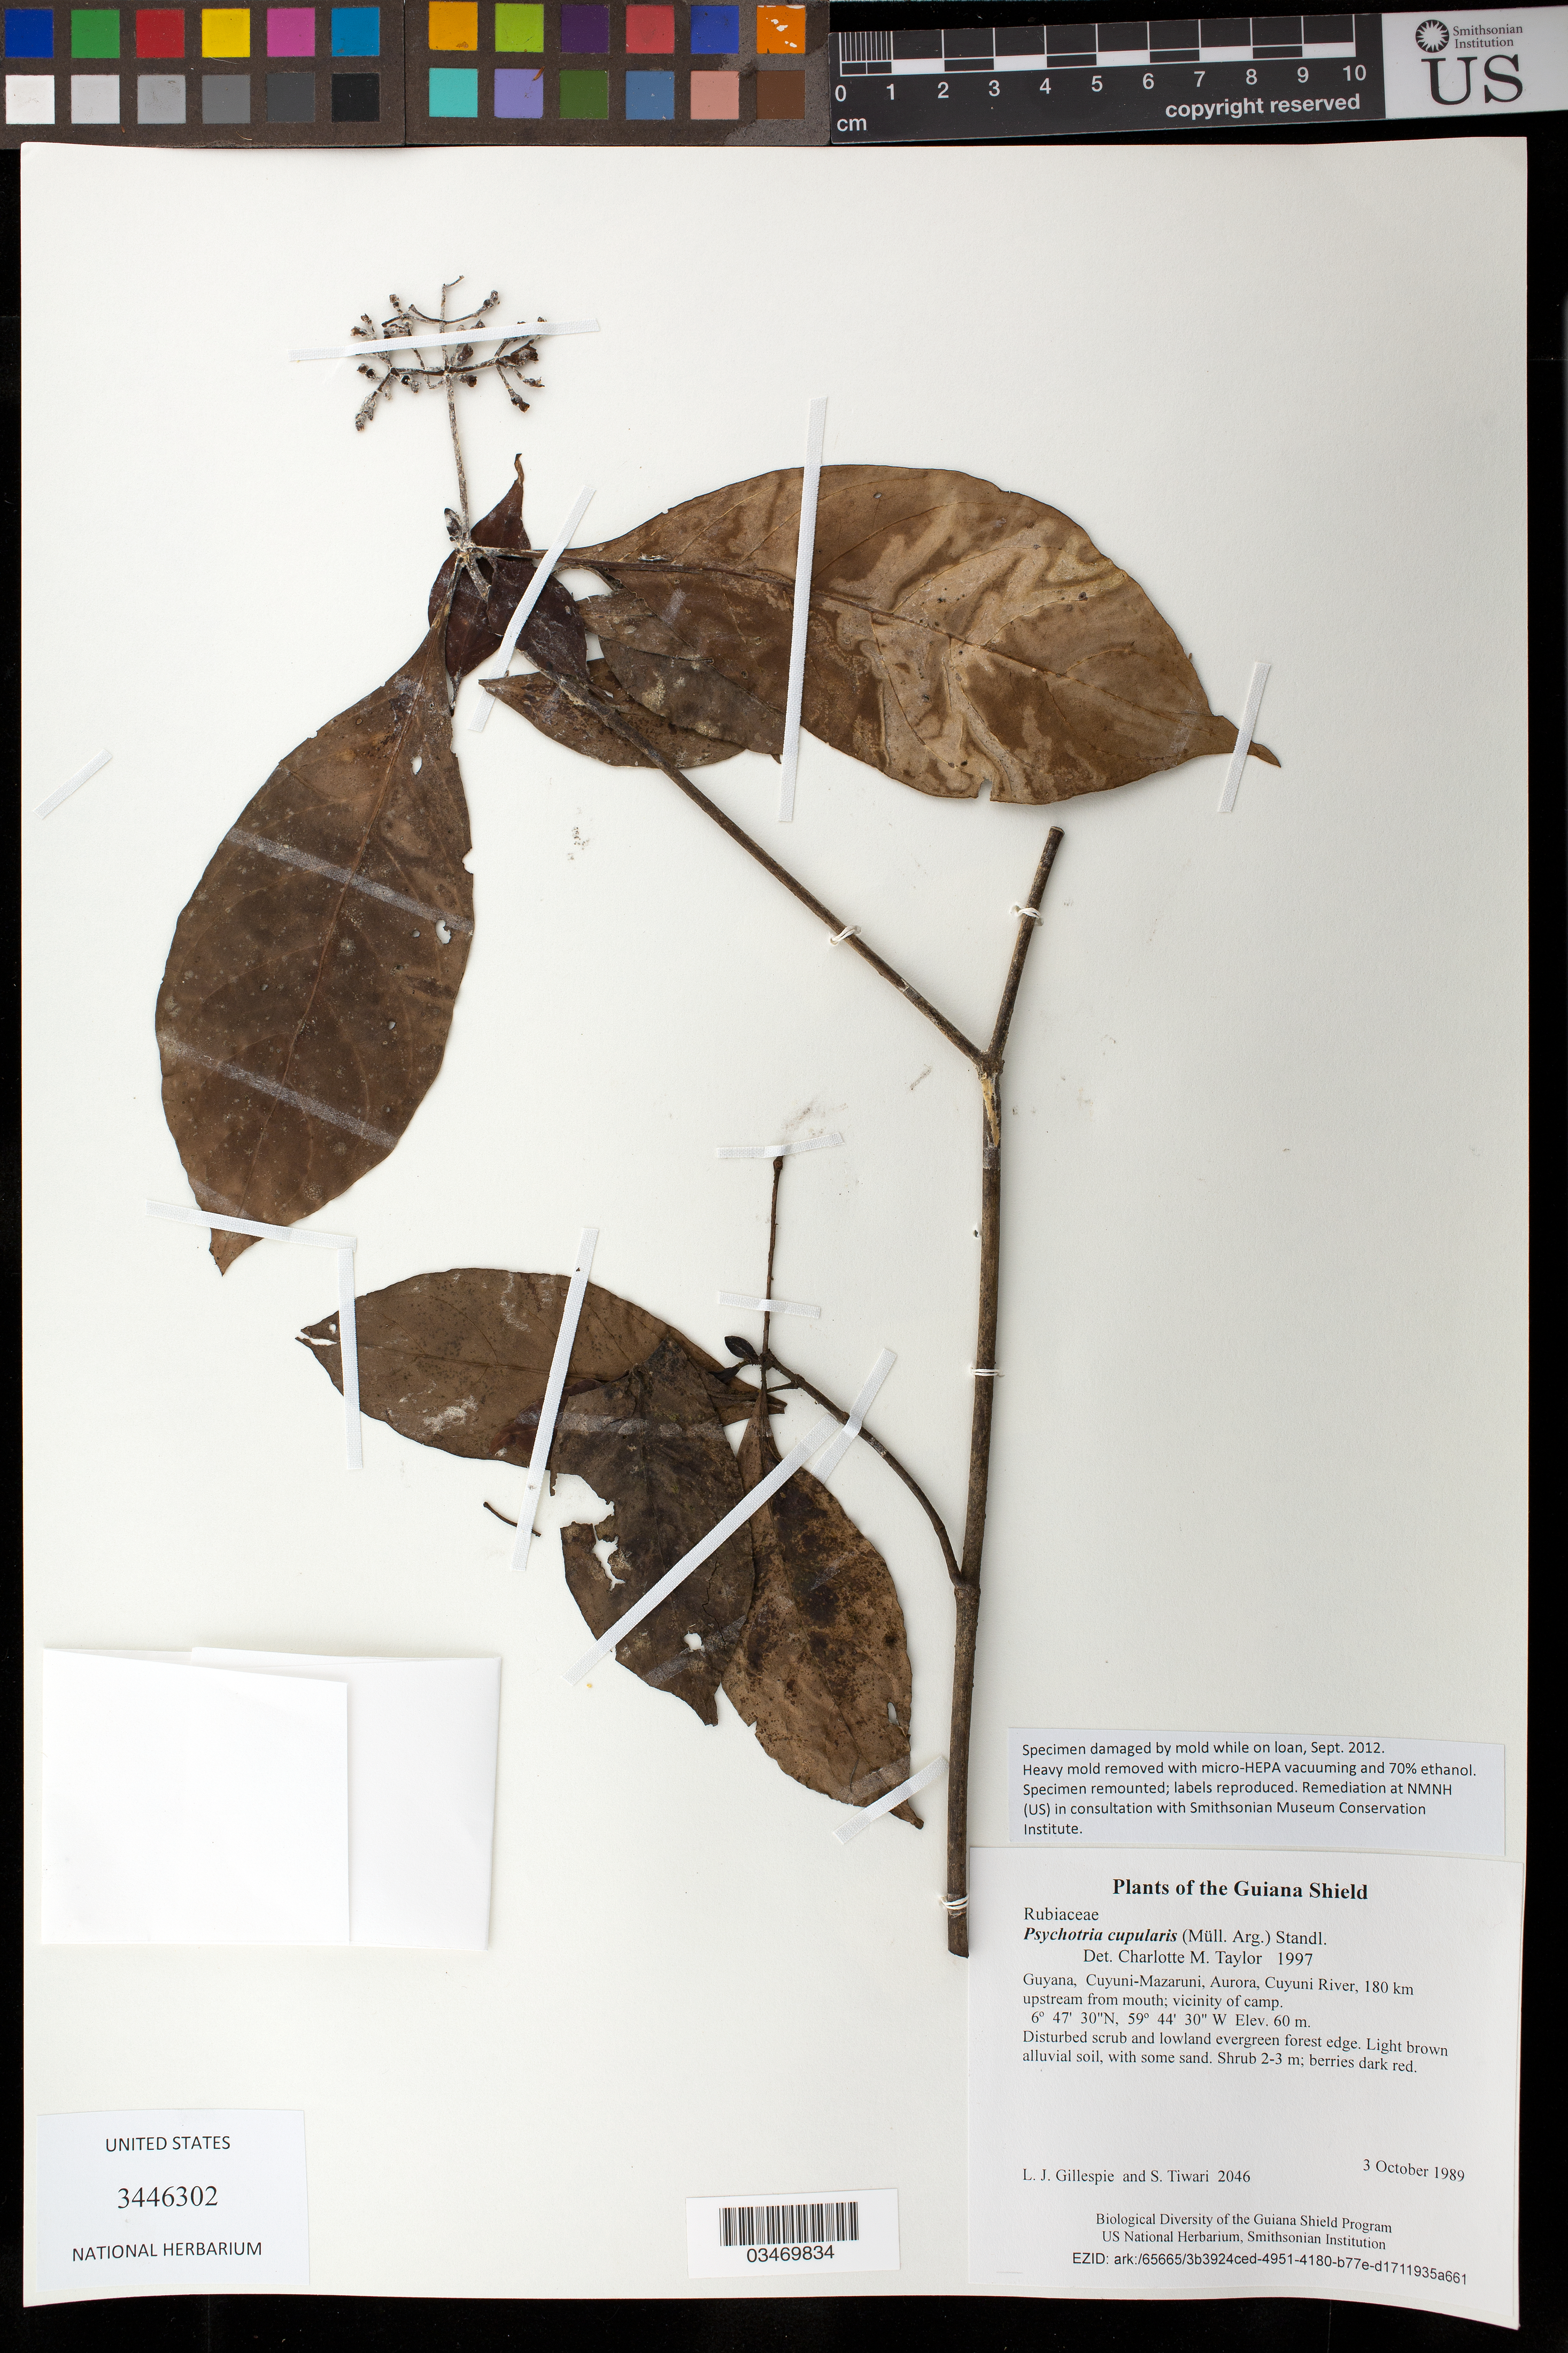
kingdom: Plantae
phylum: Tracheophyta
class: Magnoliopsida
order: Gentianales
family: Rubiaceae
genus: Psychotria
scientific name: Psychotria cupularis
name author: (Müll. Arg.) Standl.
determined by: Taylor, Charlotte M.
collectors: L. J. Gillespie & S. Tiwari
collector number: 2046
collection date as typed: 3 October 1989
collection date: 1989-10-03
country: Guyana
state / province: Cuyuni-Mazaruni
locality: Aurora, Cuyuni River, 180 km upstream from mouth; vicinity of camp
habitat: Disturbed scrub and lowland evergreen forest edge. Light brown alluvial soil, with some sand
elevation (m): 60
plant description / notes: Distribution: Specimen damaged by mold while on loan, Sept. 2012. Heavy mold removed with micro-HEPA vacuuming and 70% ethanol. Specimen remounted; labels reproduced. Remediation at NMNH (US) in consultation with Smithsonian Museum Conservation Institute.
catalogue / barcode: US 3446302